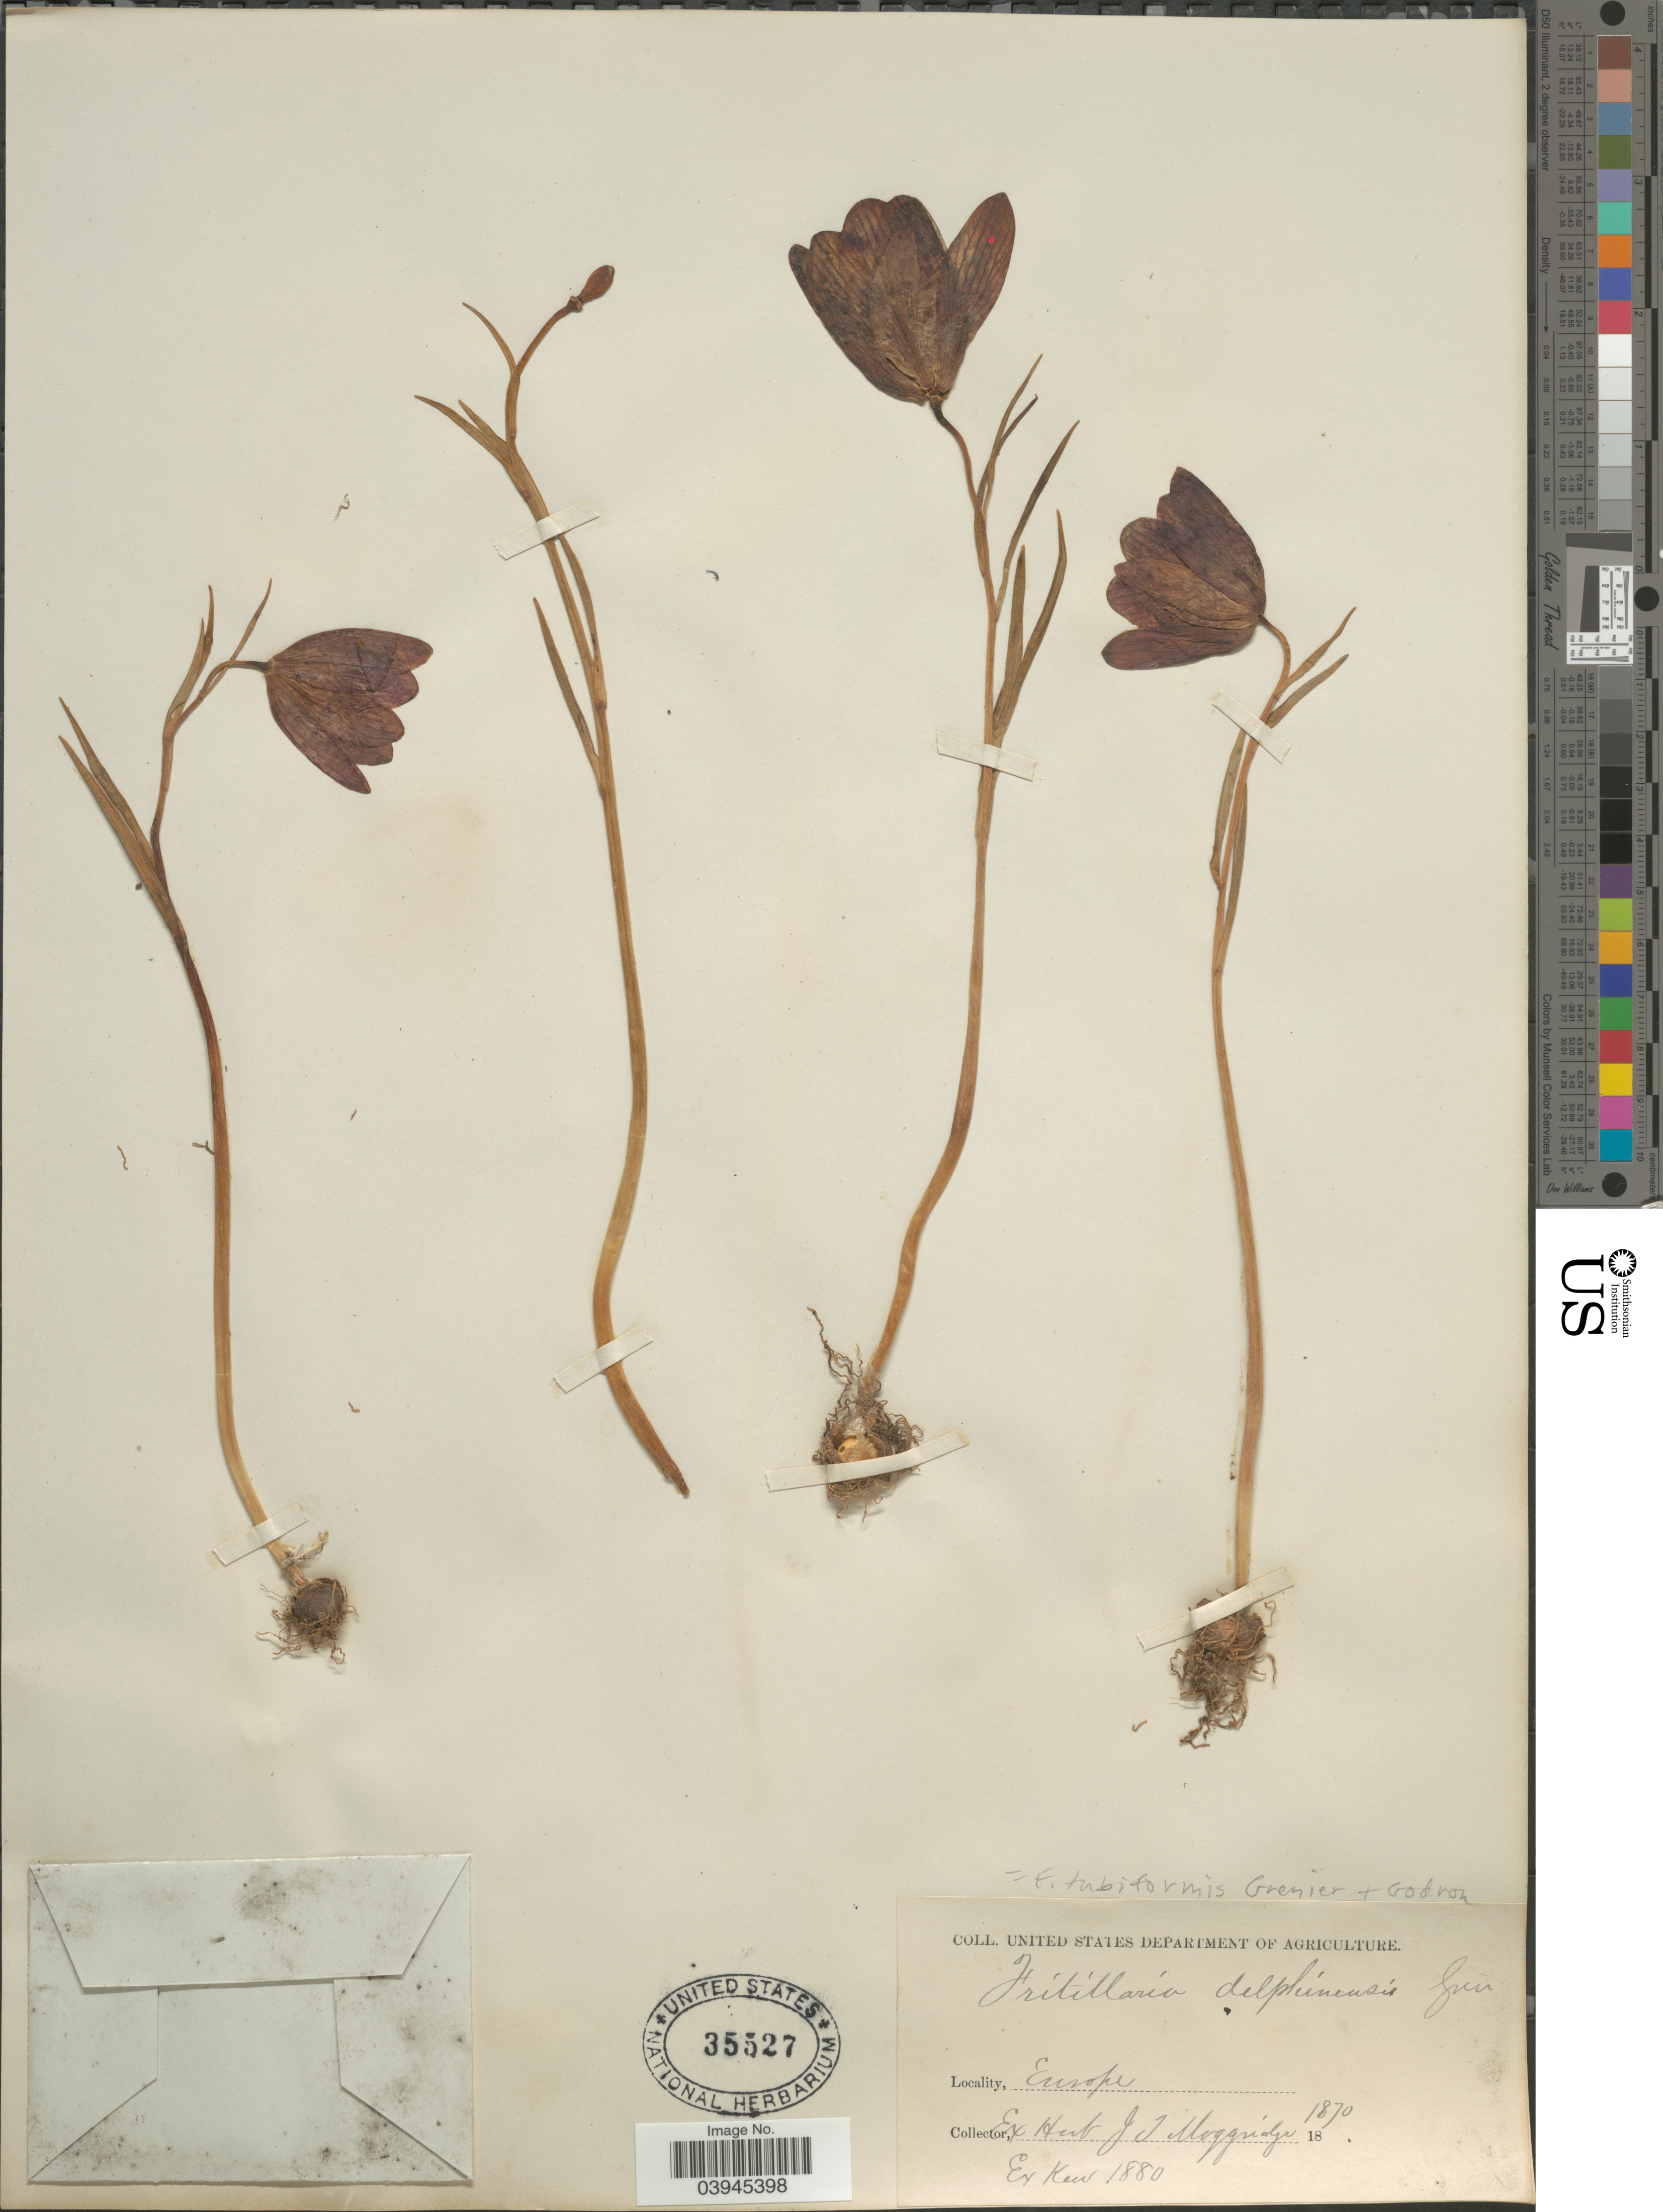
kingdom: Plantae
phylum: Tracheophyta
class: Liliopsida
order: Liliales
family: Liliaceae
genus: Fritillaria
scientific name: Fritillaria tubiformis var. moggridgei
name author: (Boiss. & Reut. ex Planch.) Rouy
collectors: ex herb. J.T. Moggridge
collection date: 1870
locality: Europe.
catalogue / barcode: US 35527